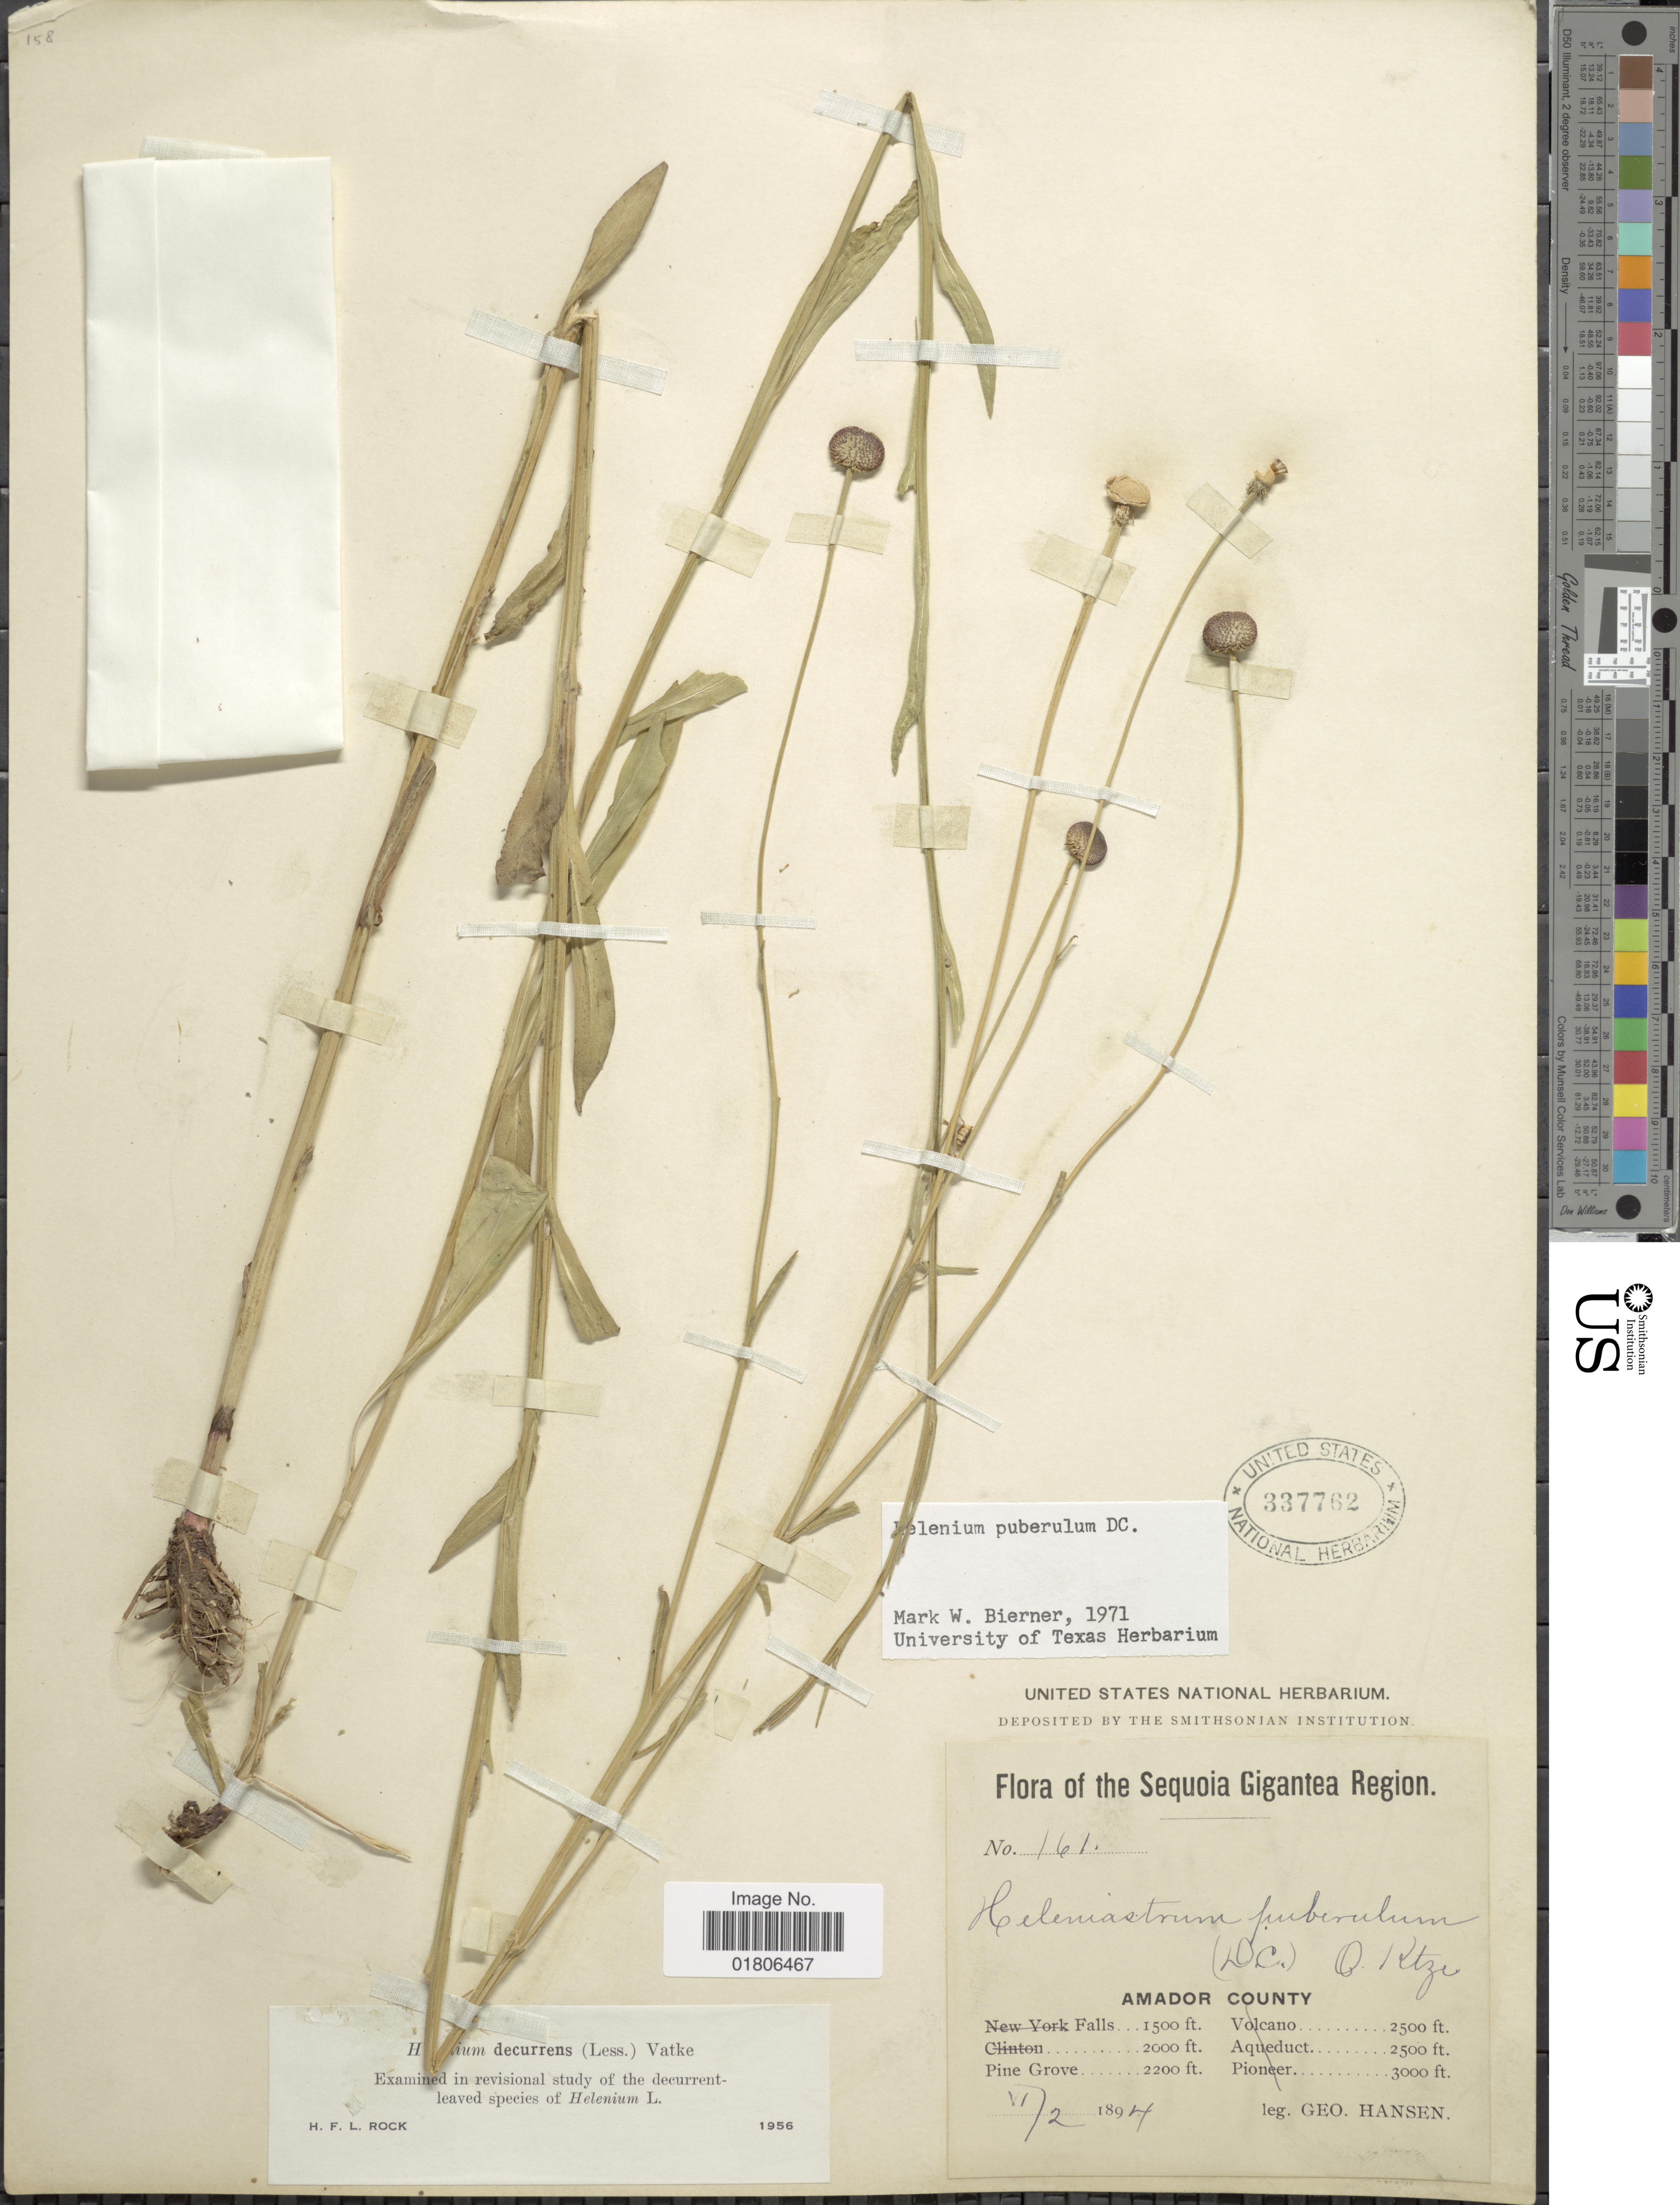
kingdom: Plantae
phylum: Tracheophyta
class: Magnoliopsida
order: Asterales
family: Asteraceae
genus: Helenium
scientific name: Helenium pinnatifidum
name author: (Schwein. ex Nutt.) Rydb.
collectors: G. Hansen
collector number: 161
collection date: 1894-06-02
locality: The Sequoia Gigantea Region, Amador County, Pine Grove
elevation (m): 671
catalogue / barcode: US 337762